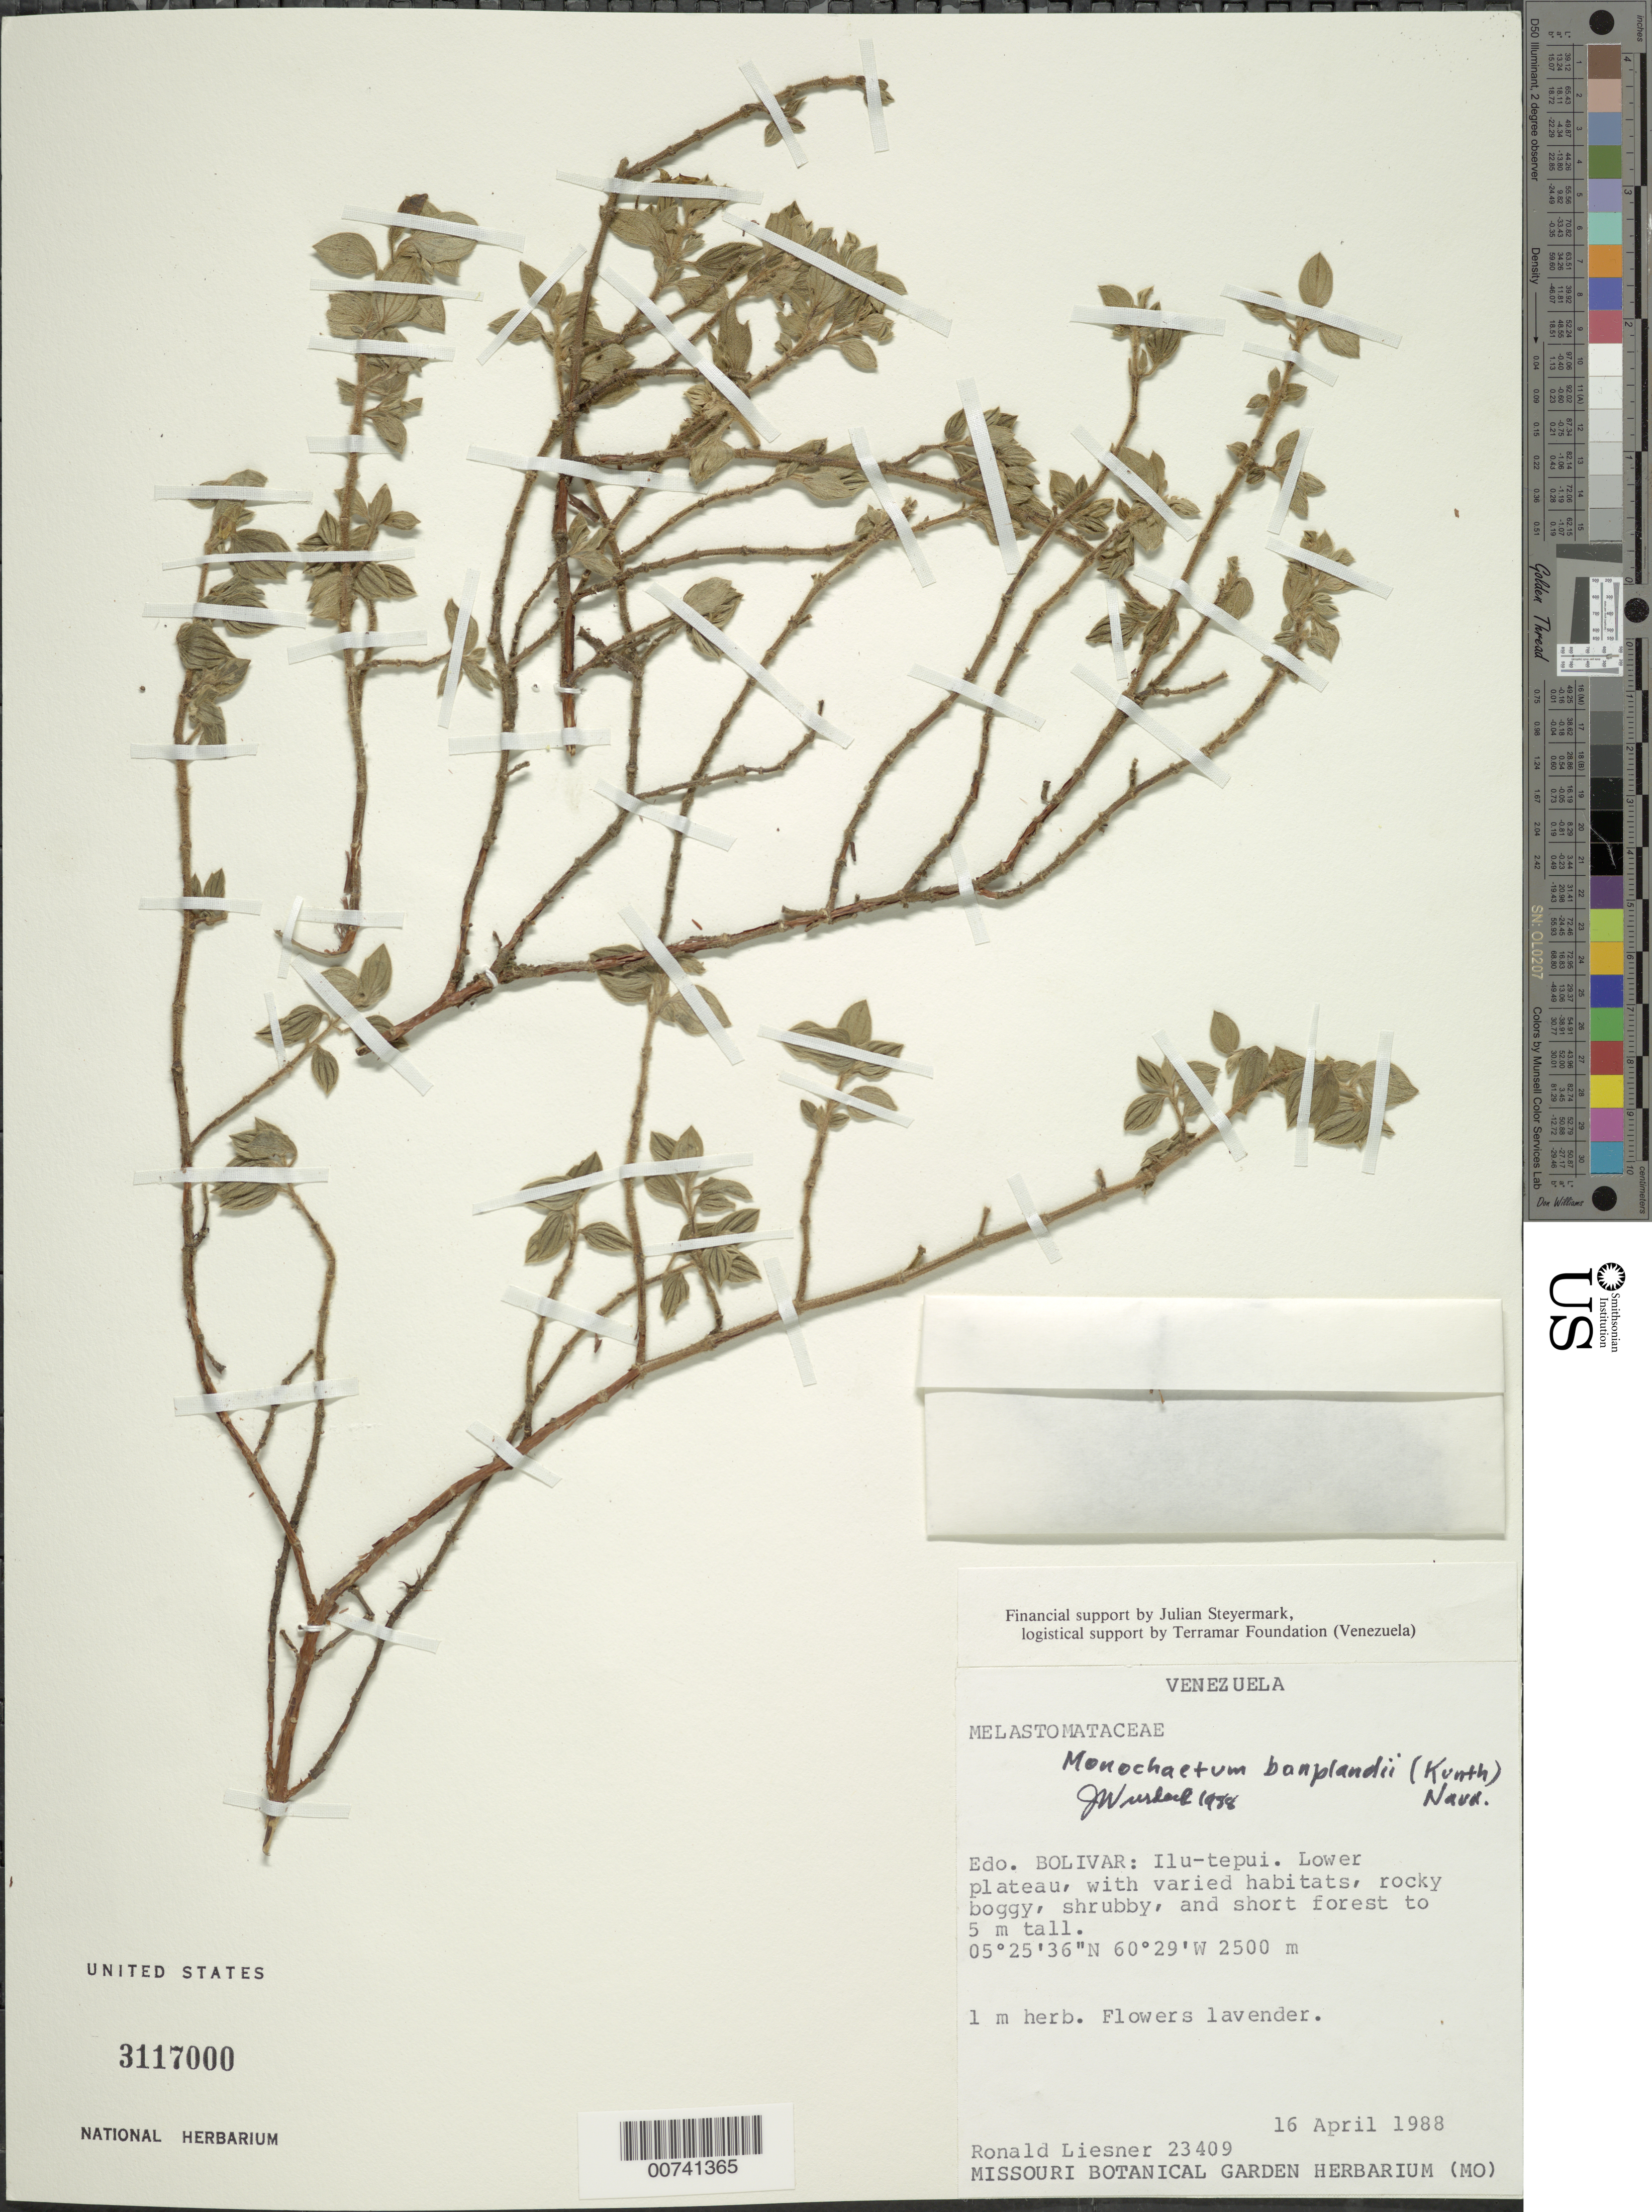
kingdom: Plantae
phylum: Tracheophyta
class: Magnoliopsida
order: Myrtales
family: Melastomataceae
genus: Monochaetum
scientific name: Monochaetum bonplandii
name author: (Kunth) Naudin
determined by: Wurdack, John J., (US), US (UNITED STATES)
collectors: R. L. Liesner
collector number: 23409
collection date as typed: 16-Apr-88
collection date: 1988-04-16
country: Venezuela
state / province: Bolívar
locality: Ilu-tepuí, lower plateau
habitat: Lower plateau, with varied habitats, rocky boggy, shrubby, and short forest to 5m tall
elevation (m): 2500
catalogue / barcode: US 3117000